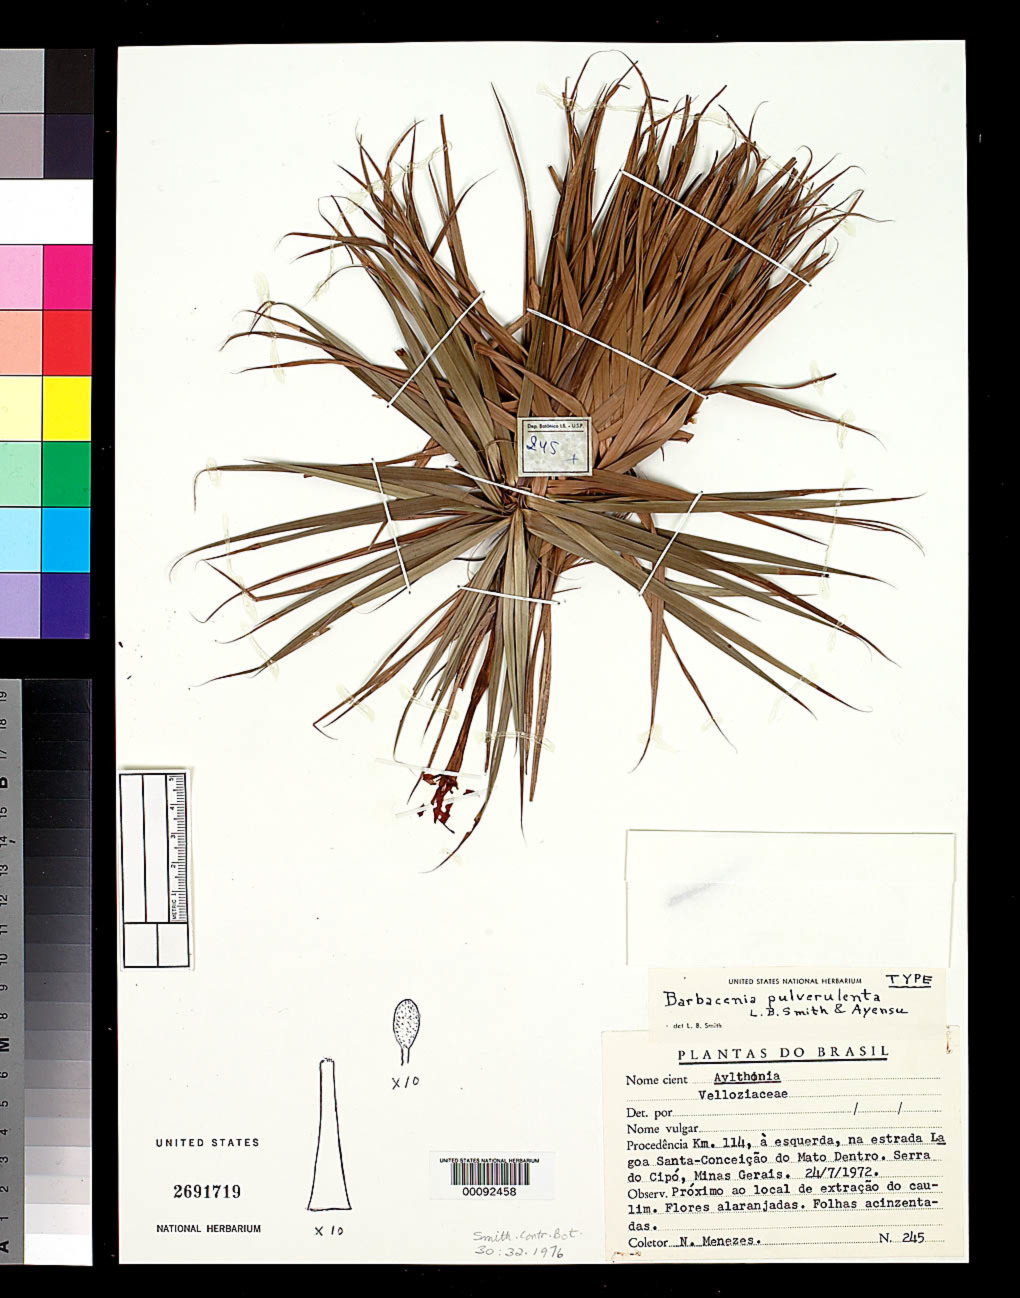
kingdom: Plantae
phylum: Tracheophyta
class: Liliopsida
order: Pandanales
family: Velloziaceae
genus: Barbacenia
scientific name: Barbacenia pulverulenta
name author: L.B. Sm. & Ayensu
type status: Holotype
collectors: N. L. Menezes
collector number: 245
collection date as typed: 24 Jul 1972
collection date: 1972-07-24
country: Brazil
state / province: Minas Gerais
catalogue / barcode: US 2691719